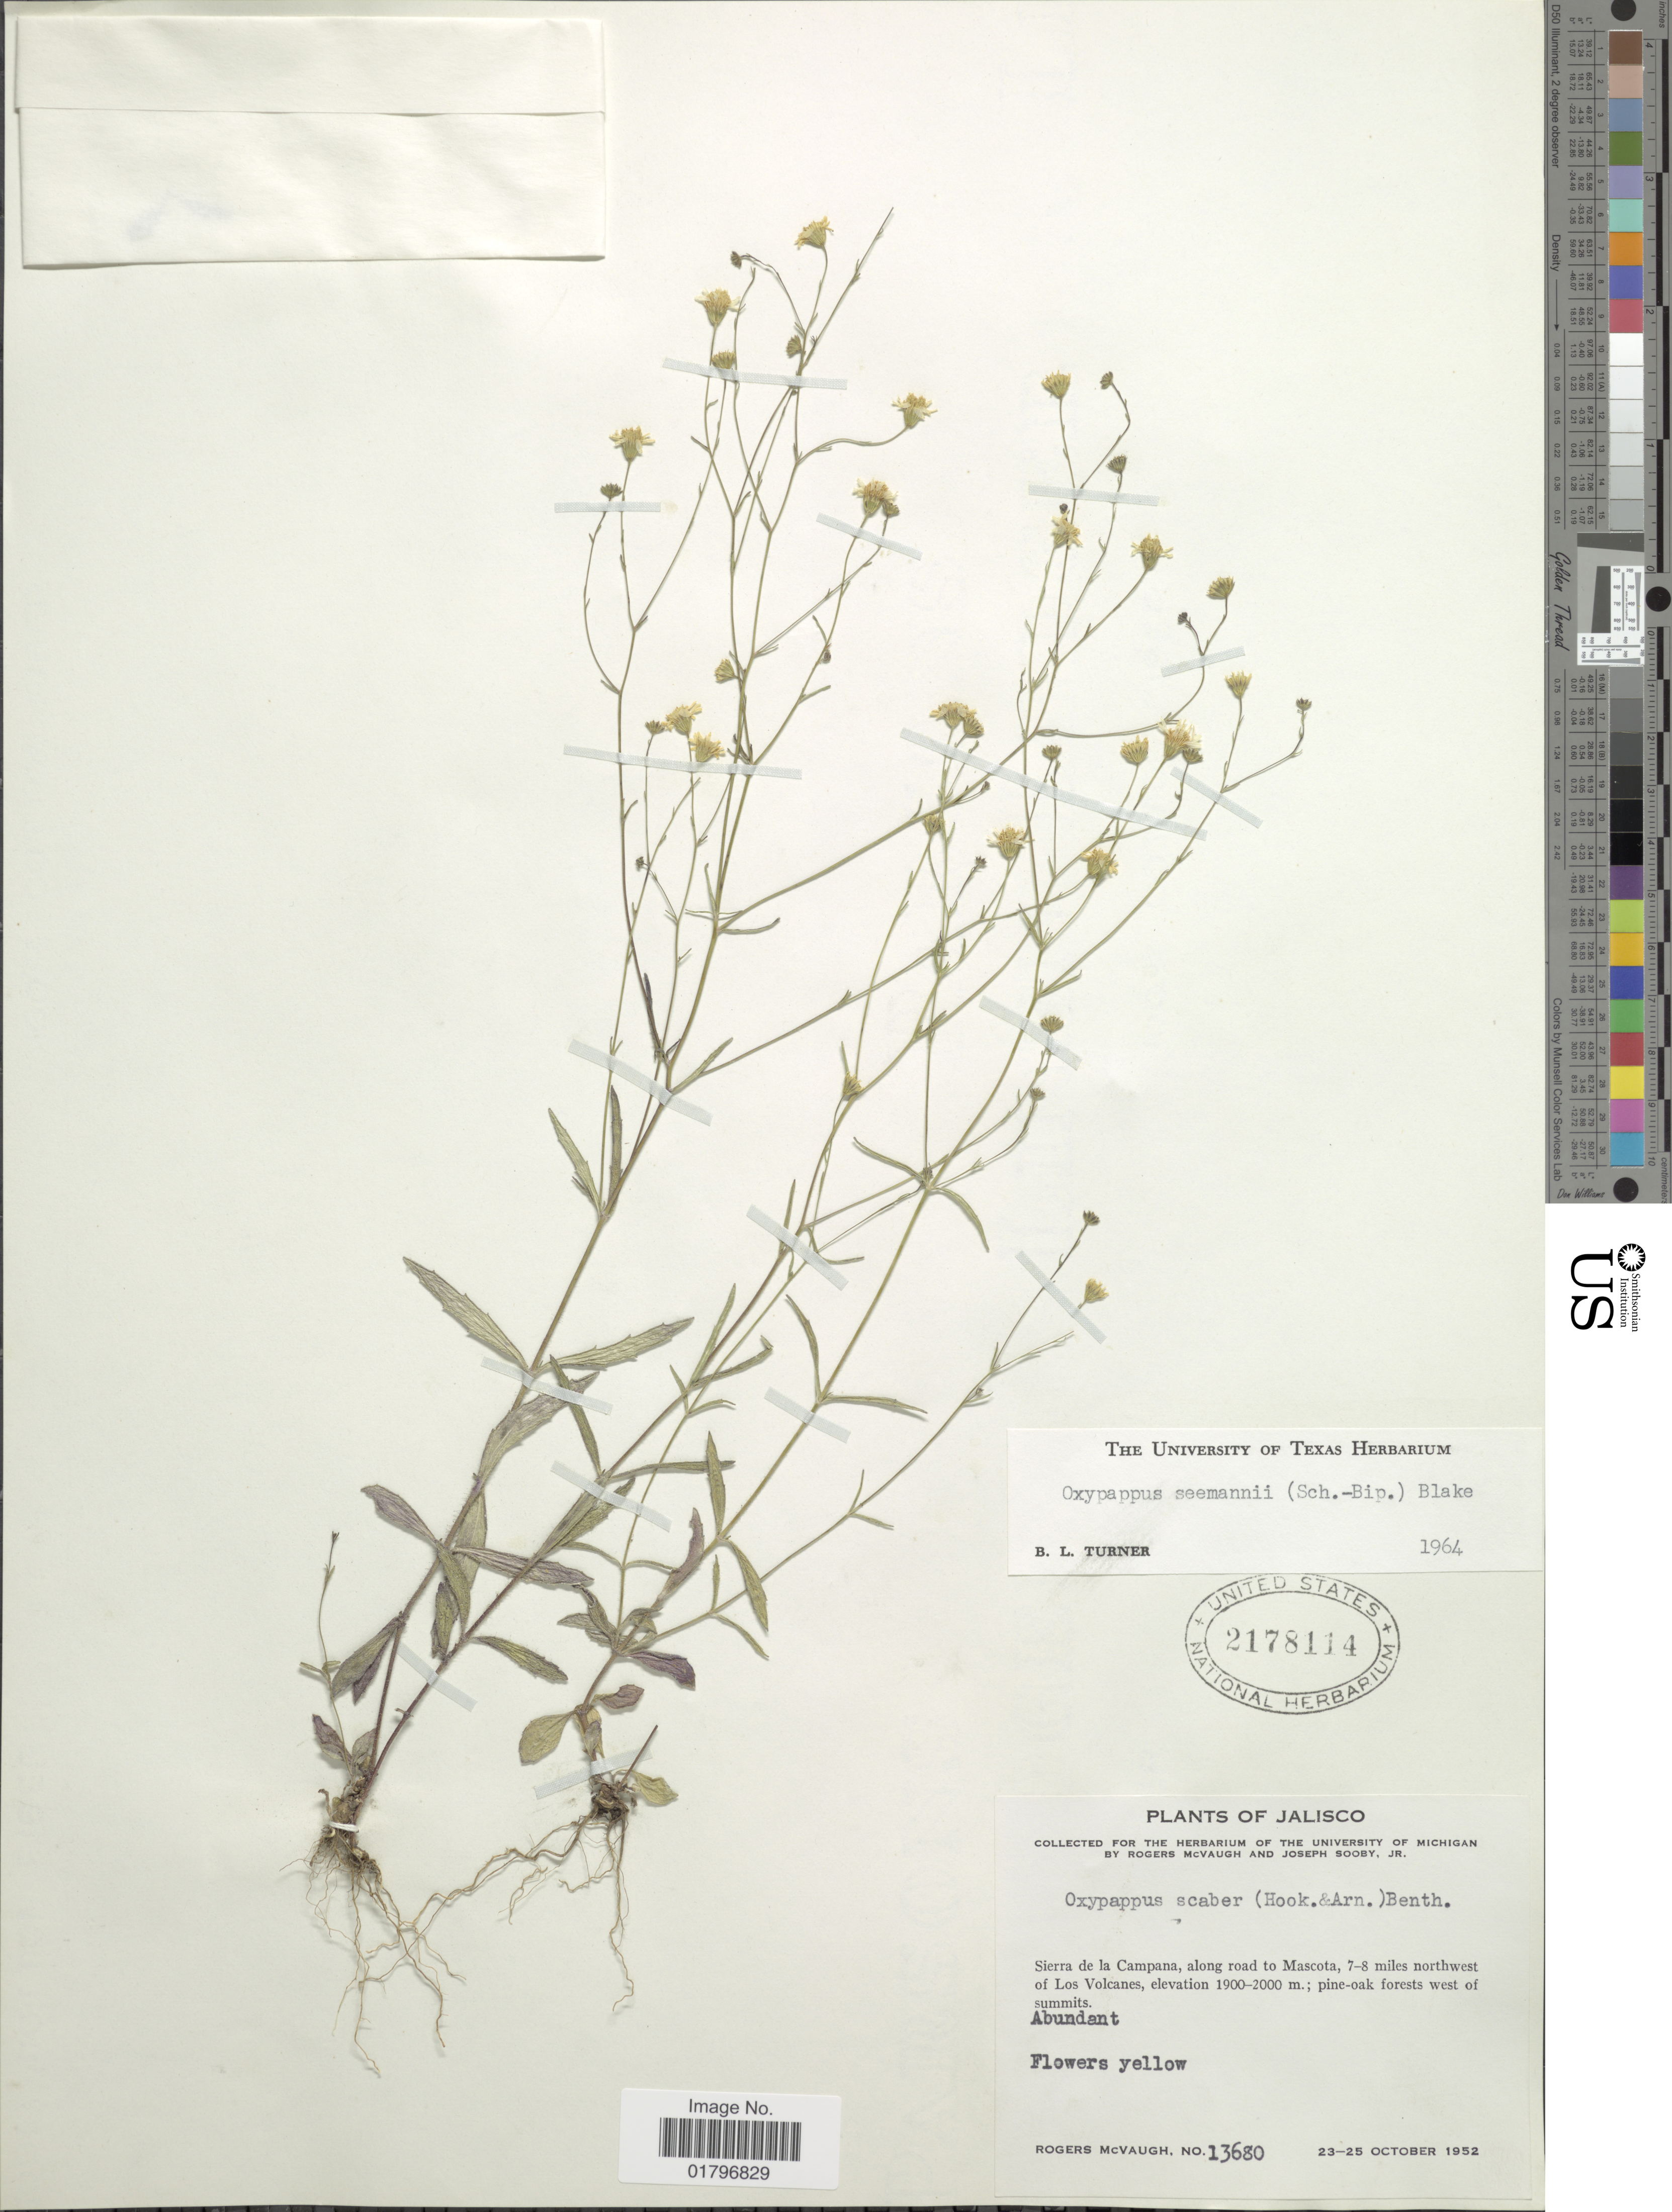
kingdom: Plantae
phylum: Tracheophyta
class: Magnoliopsida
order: Asterales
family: Asteraceae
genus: Oxypappus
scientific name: Oxypappus seemannii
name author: (Sch. Bip.) B.L. Turner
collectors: R. McVaugh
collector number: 13680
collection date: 1952-10-23/1952-10-25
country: Mexico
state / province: Jalisco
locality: Sierra de la Campana, along road to Mascota, 7-8 miles northwest of Los Volcanes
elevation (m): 1900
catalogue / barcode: US 2178114